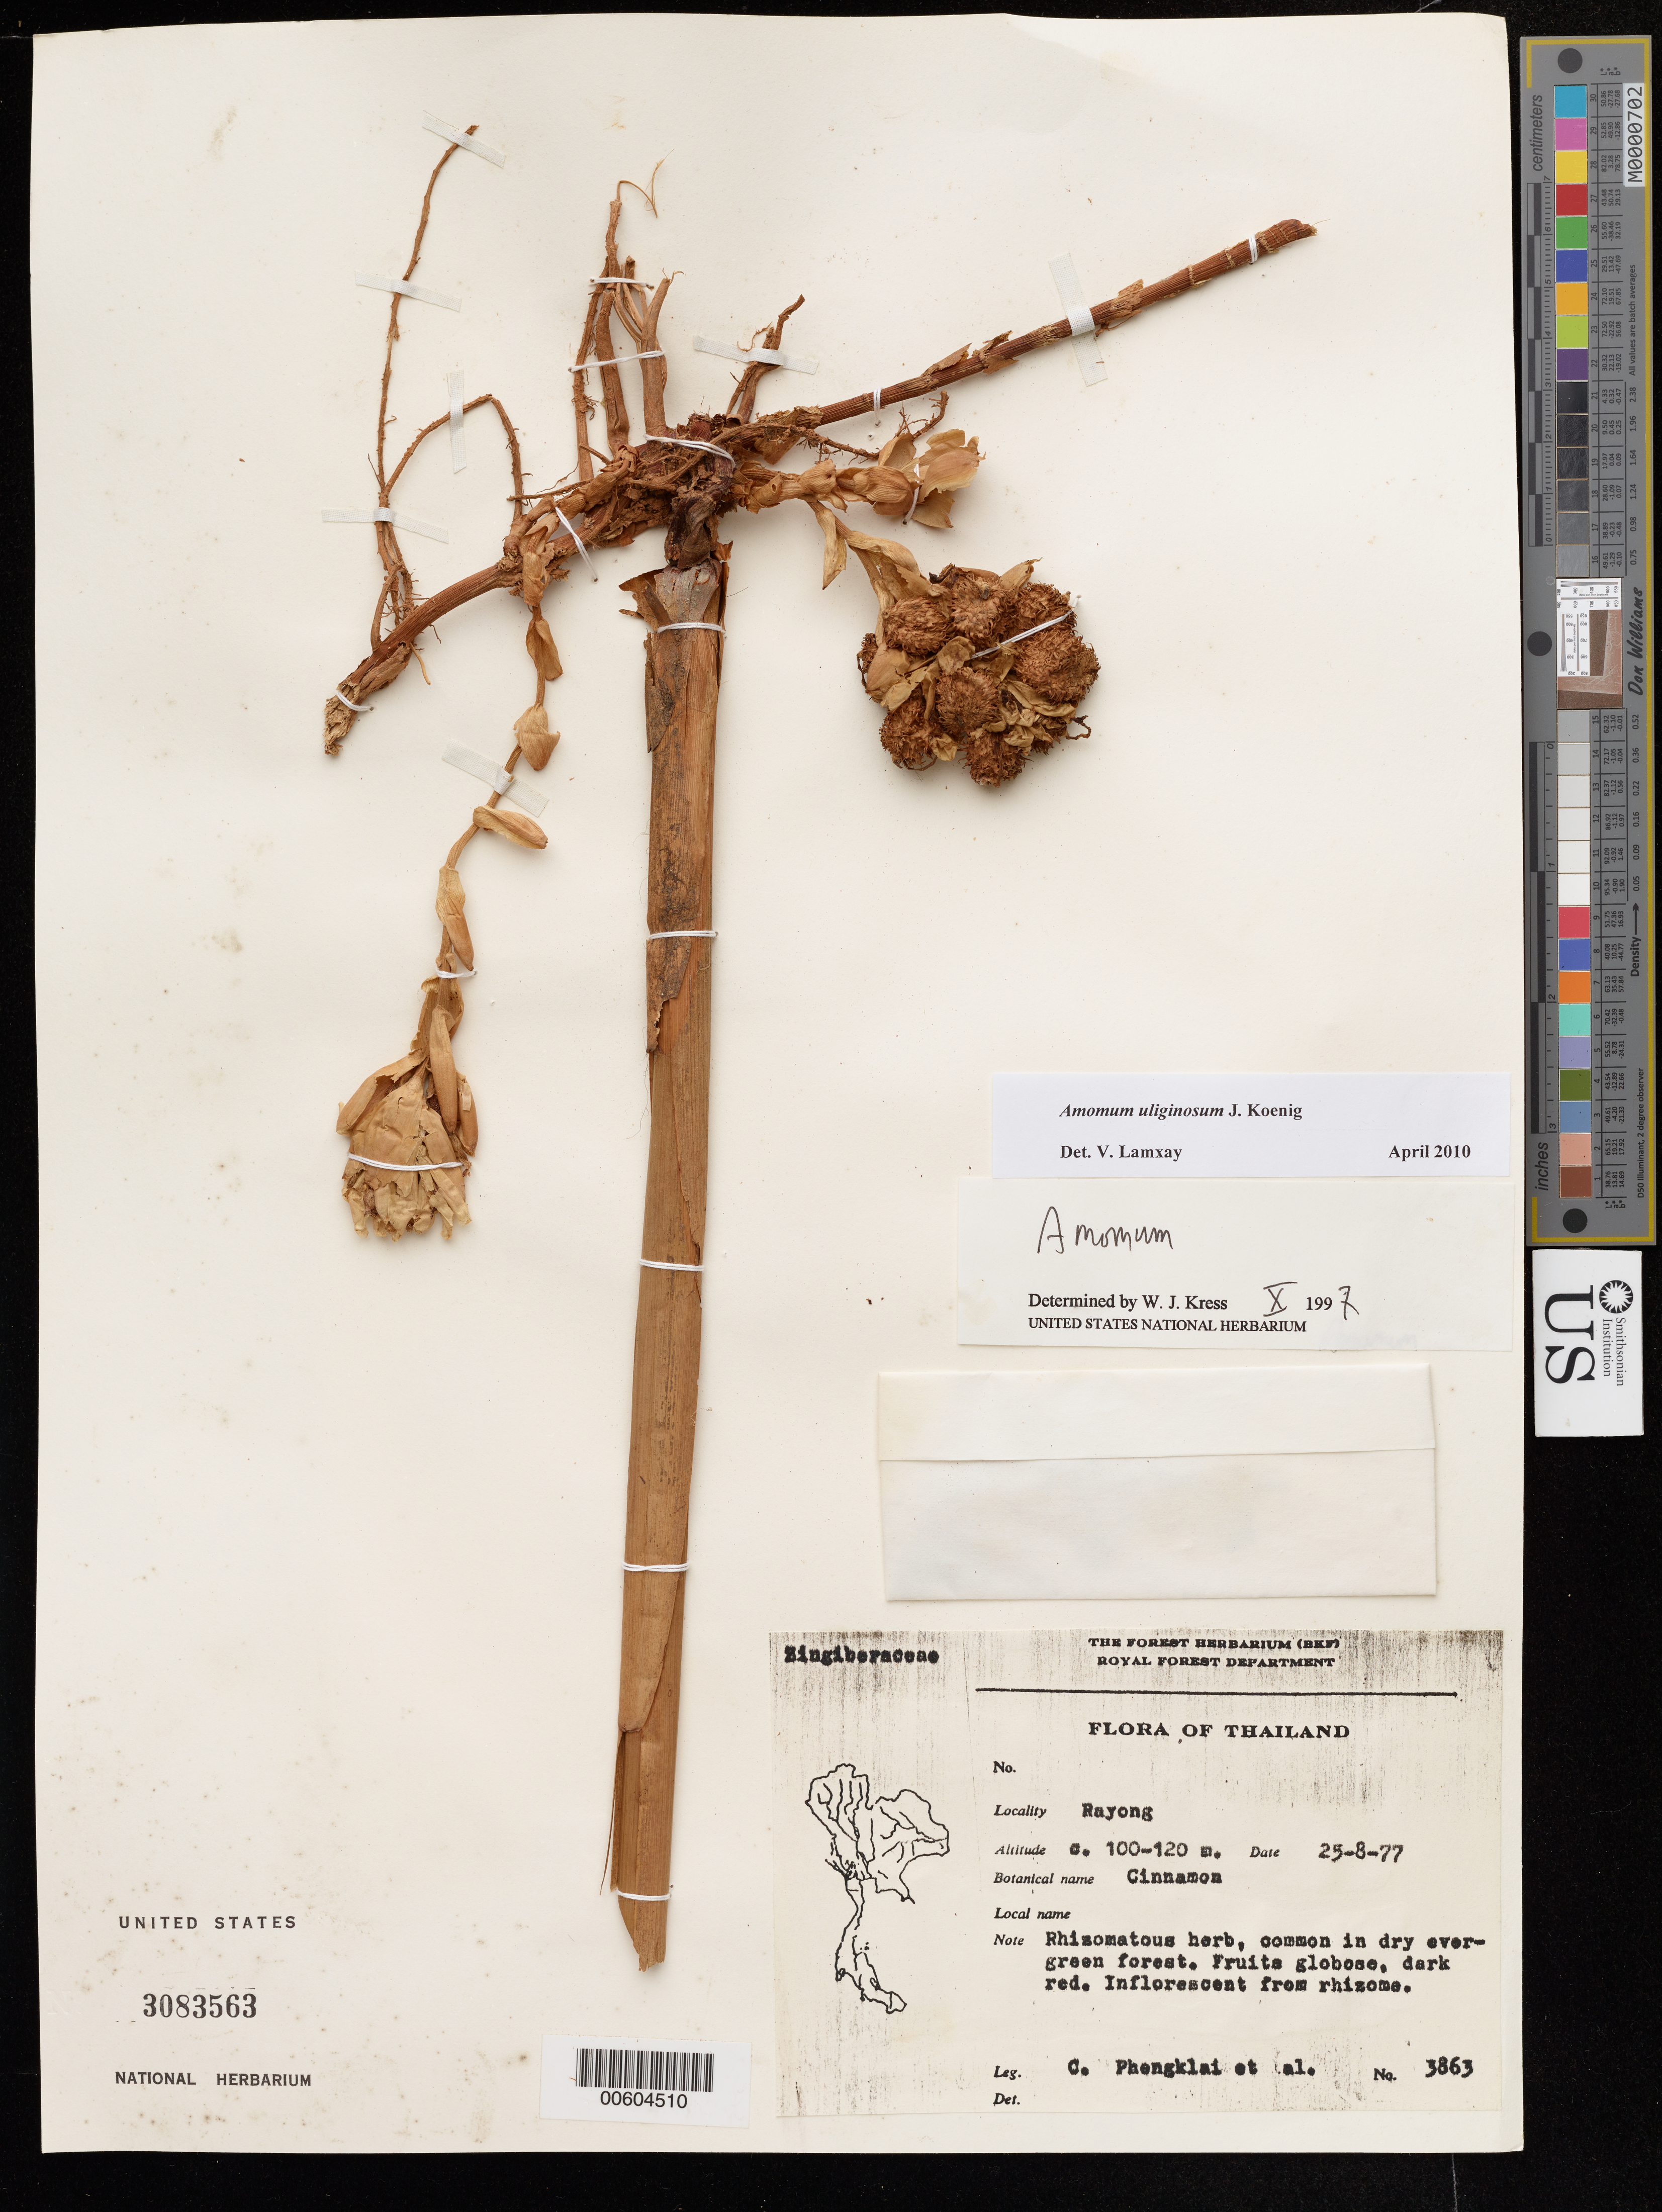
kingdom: Plantae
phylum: Tracheophyta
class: Liliopsida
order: Zingiberales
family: Zingiberaceae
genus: Amomum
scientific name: Amomum sp.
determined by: Kress, W. J., (US), Smithsonian Institution - National Museum of Natural History (UNITED STATES)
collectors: C. Phengklai & et al.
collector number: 3863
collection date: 1977-08-25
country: Thailand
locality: Rayong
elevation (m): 100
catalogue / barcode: US 3083563